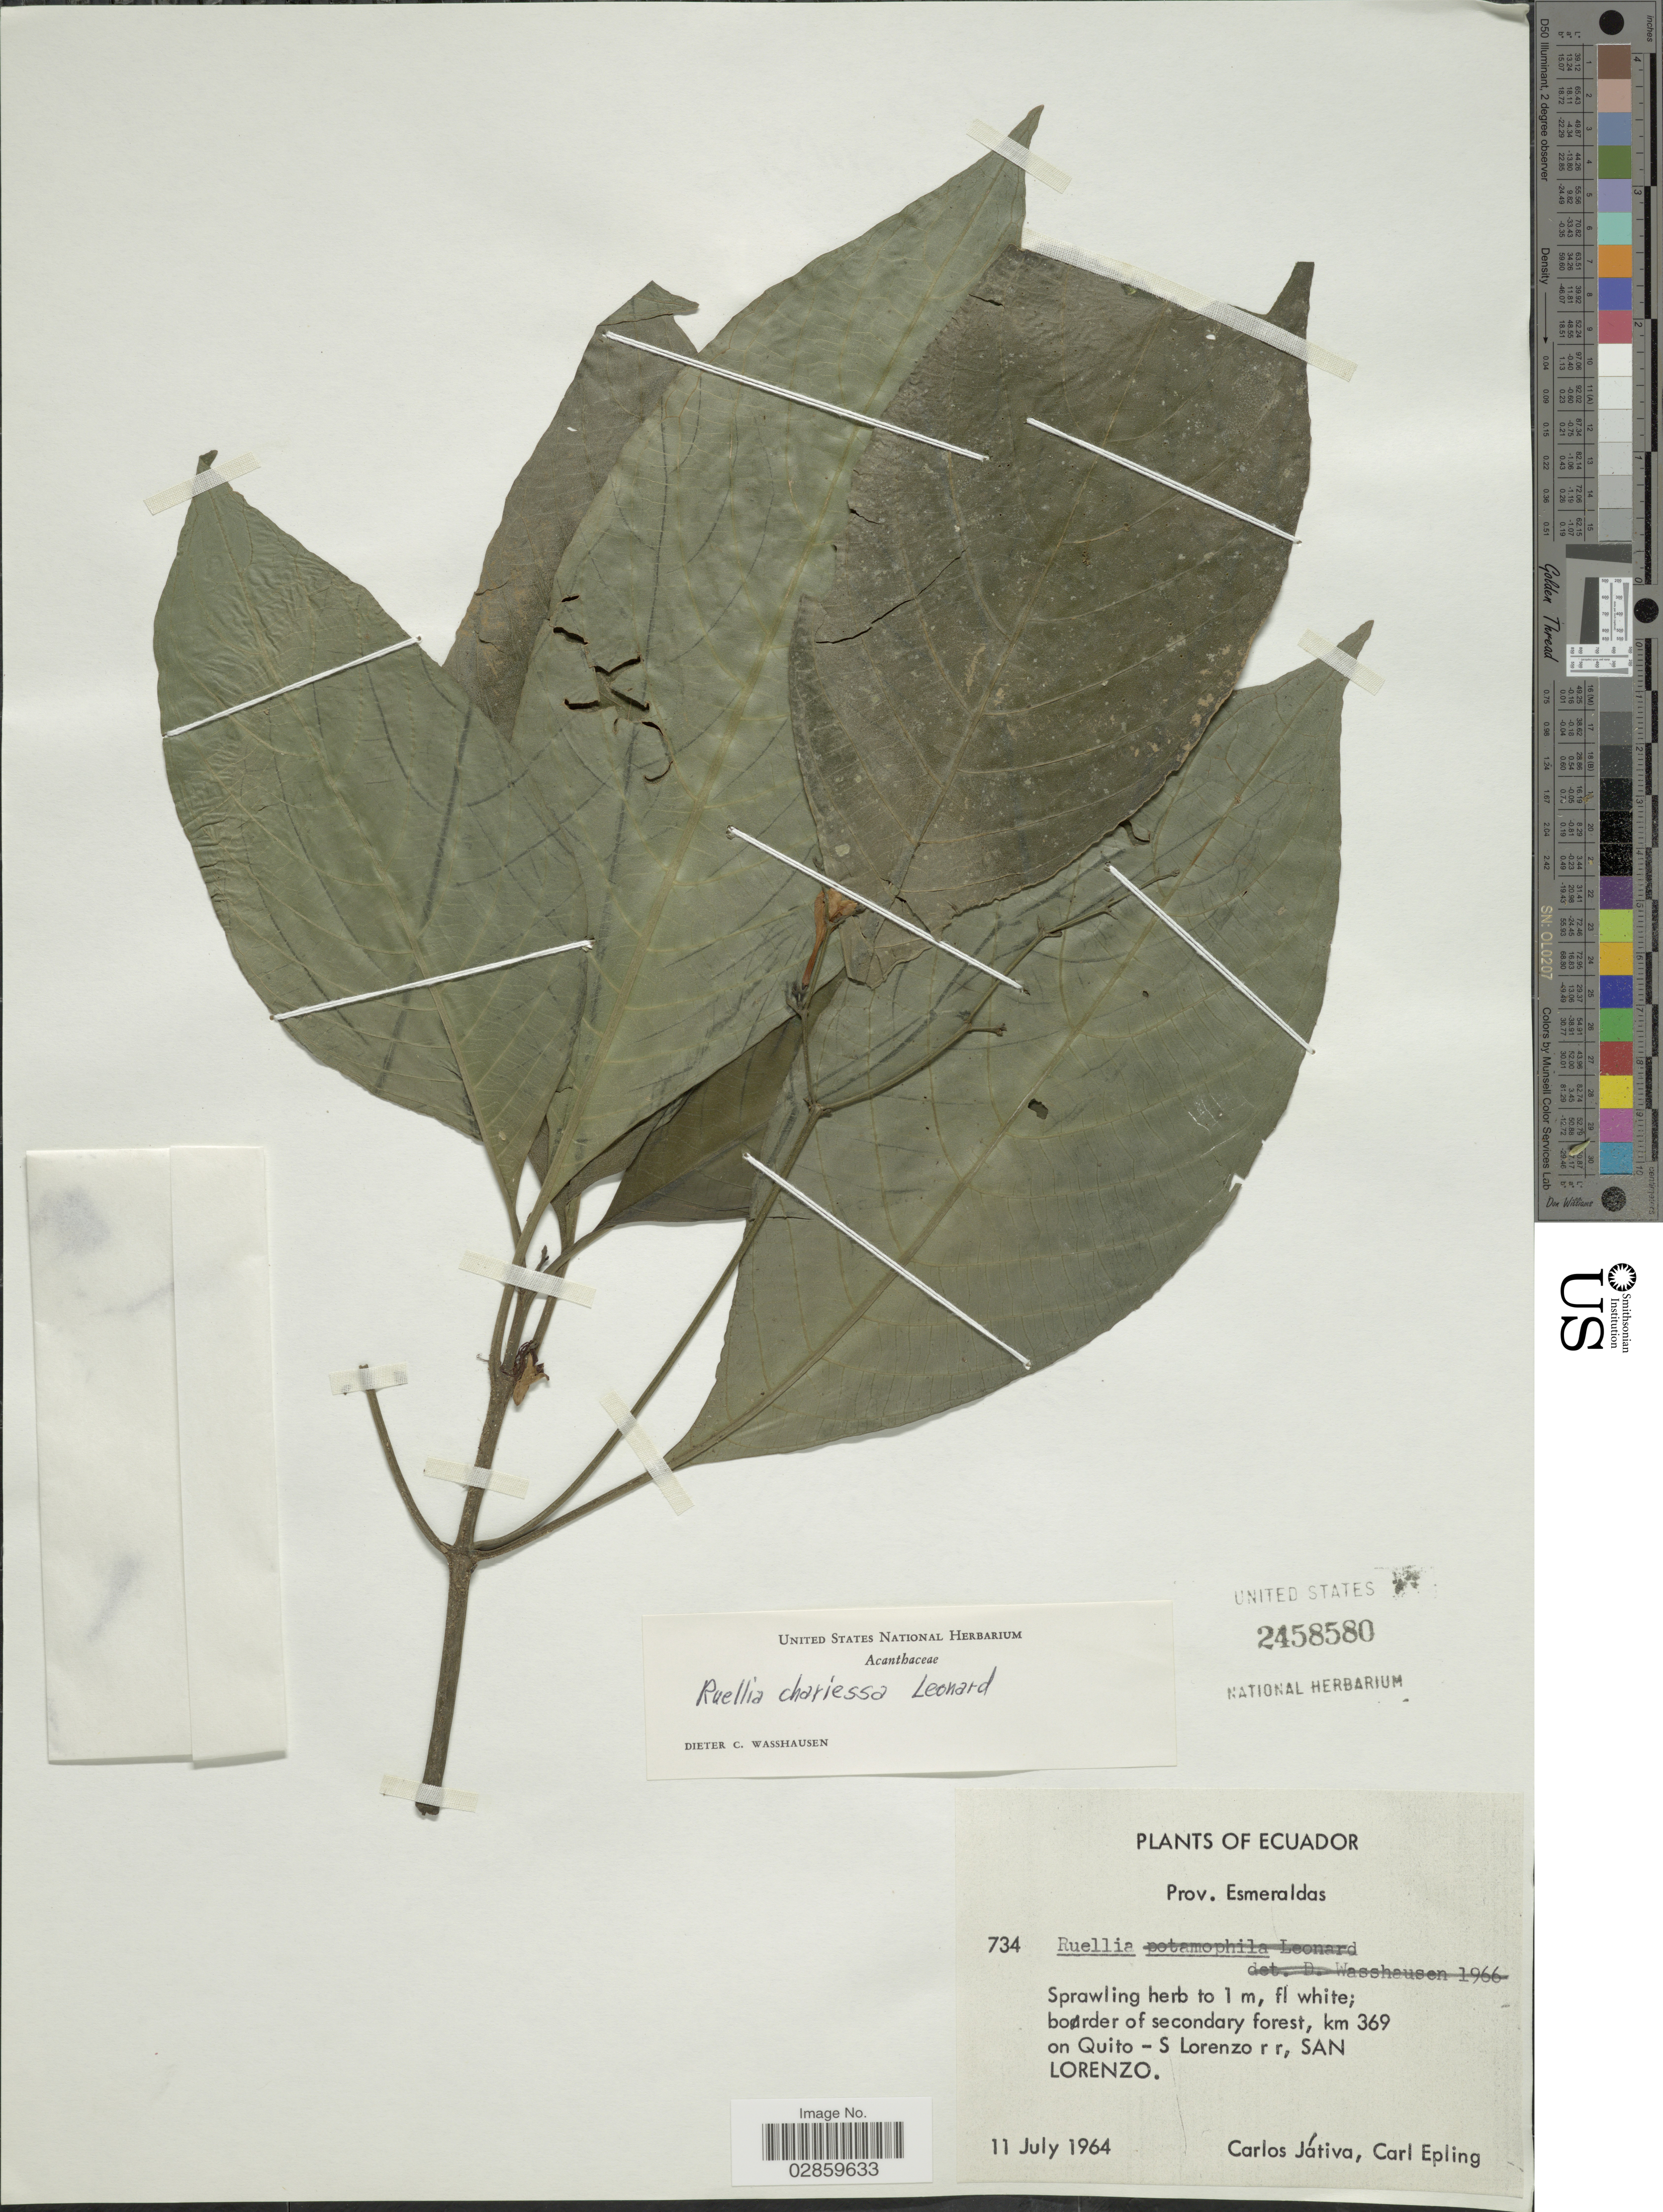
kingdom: Plantae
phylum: Tracheophyta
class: Magnoliopsida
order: Lamiales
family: Acanthaceae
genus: Ruellia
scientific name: Ruellia chariessa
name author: Leonard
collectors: C. D. Játiva & C. C. Epling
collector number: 734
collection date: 1964-07-11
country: Ecuador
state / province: Esmeraldas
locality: Border of secondary forest, km 369 on Quito - S Lorenzo r r, SAN LORENZO.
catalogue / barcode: US 2458580